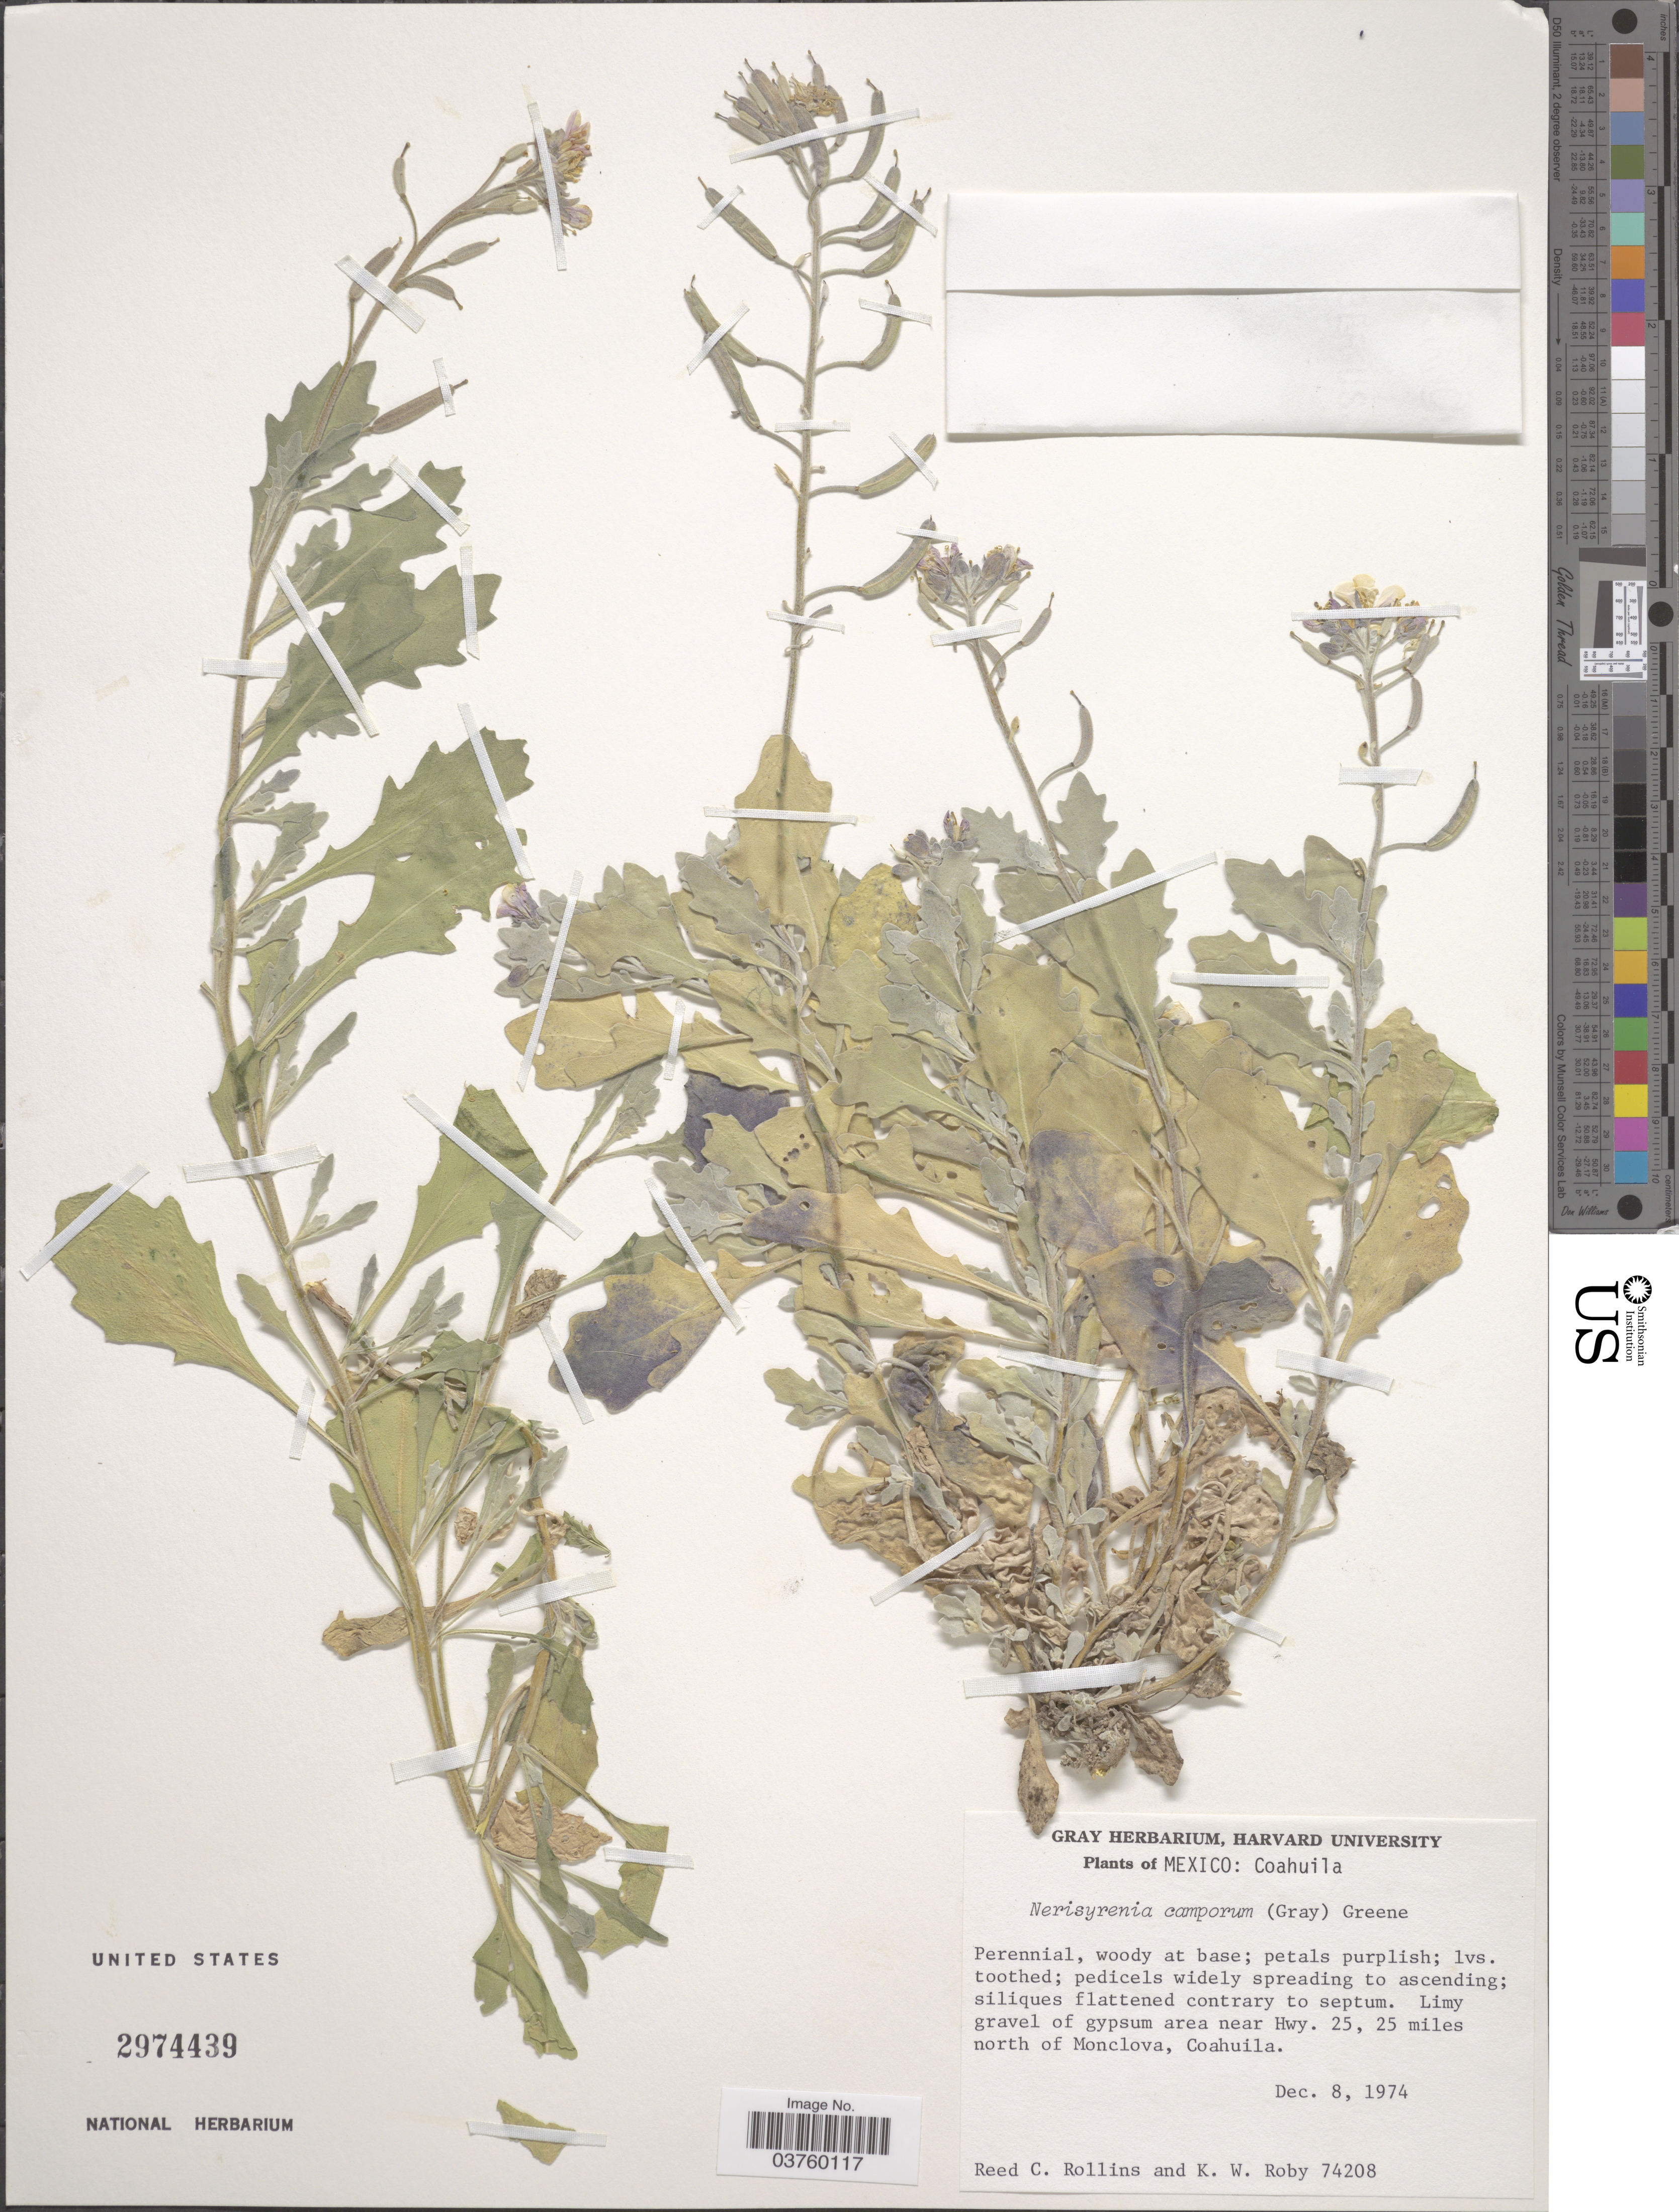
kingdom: Plantae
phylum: Tracheophyta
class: Magnoliopsida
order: Brassicales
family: Brassicaceae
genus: Nerisyrenia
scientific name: Nerisyrenia camporum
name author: (A. Gray) Greene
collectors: R. C. Rollins & K. W. Roby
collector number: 74208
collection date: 1974-12-08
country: Mexico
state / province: Coahuila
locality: Gypsum area near Hwy. 25, 25 miles north of Monclova.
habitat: limy gravel of gypsum area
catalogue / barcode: US 2974439